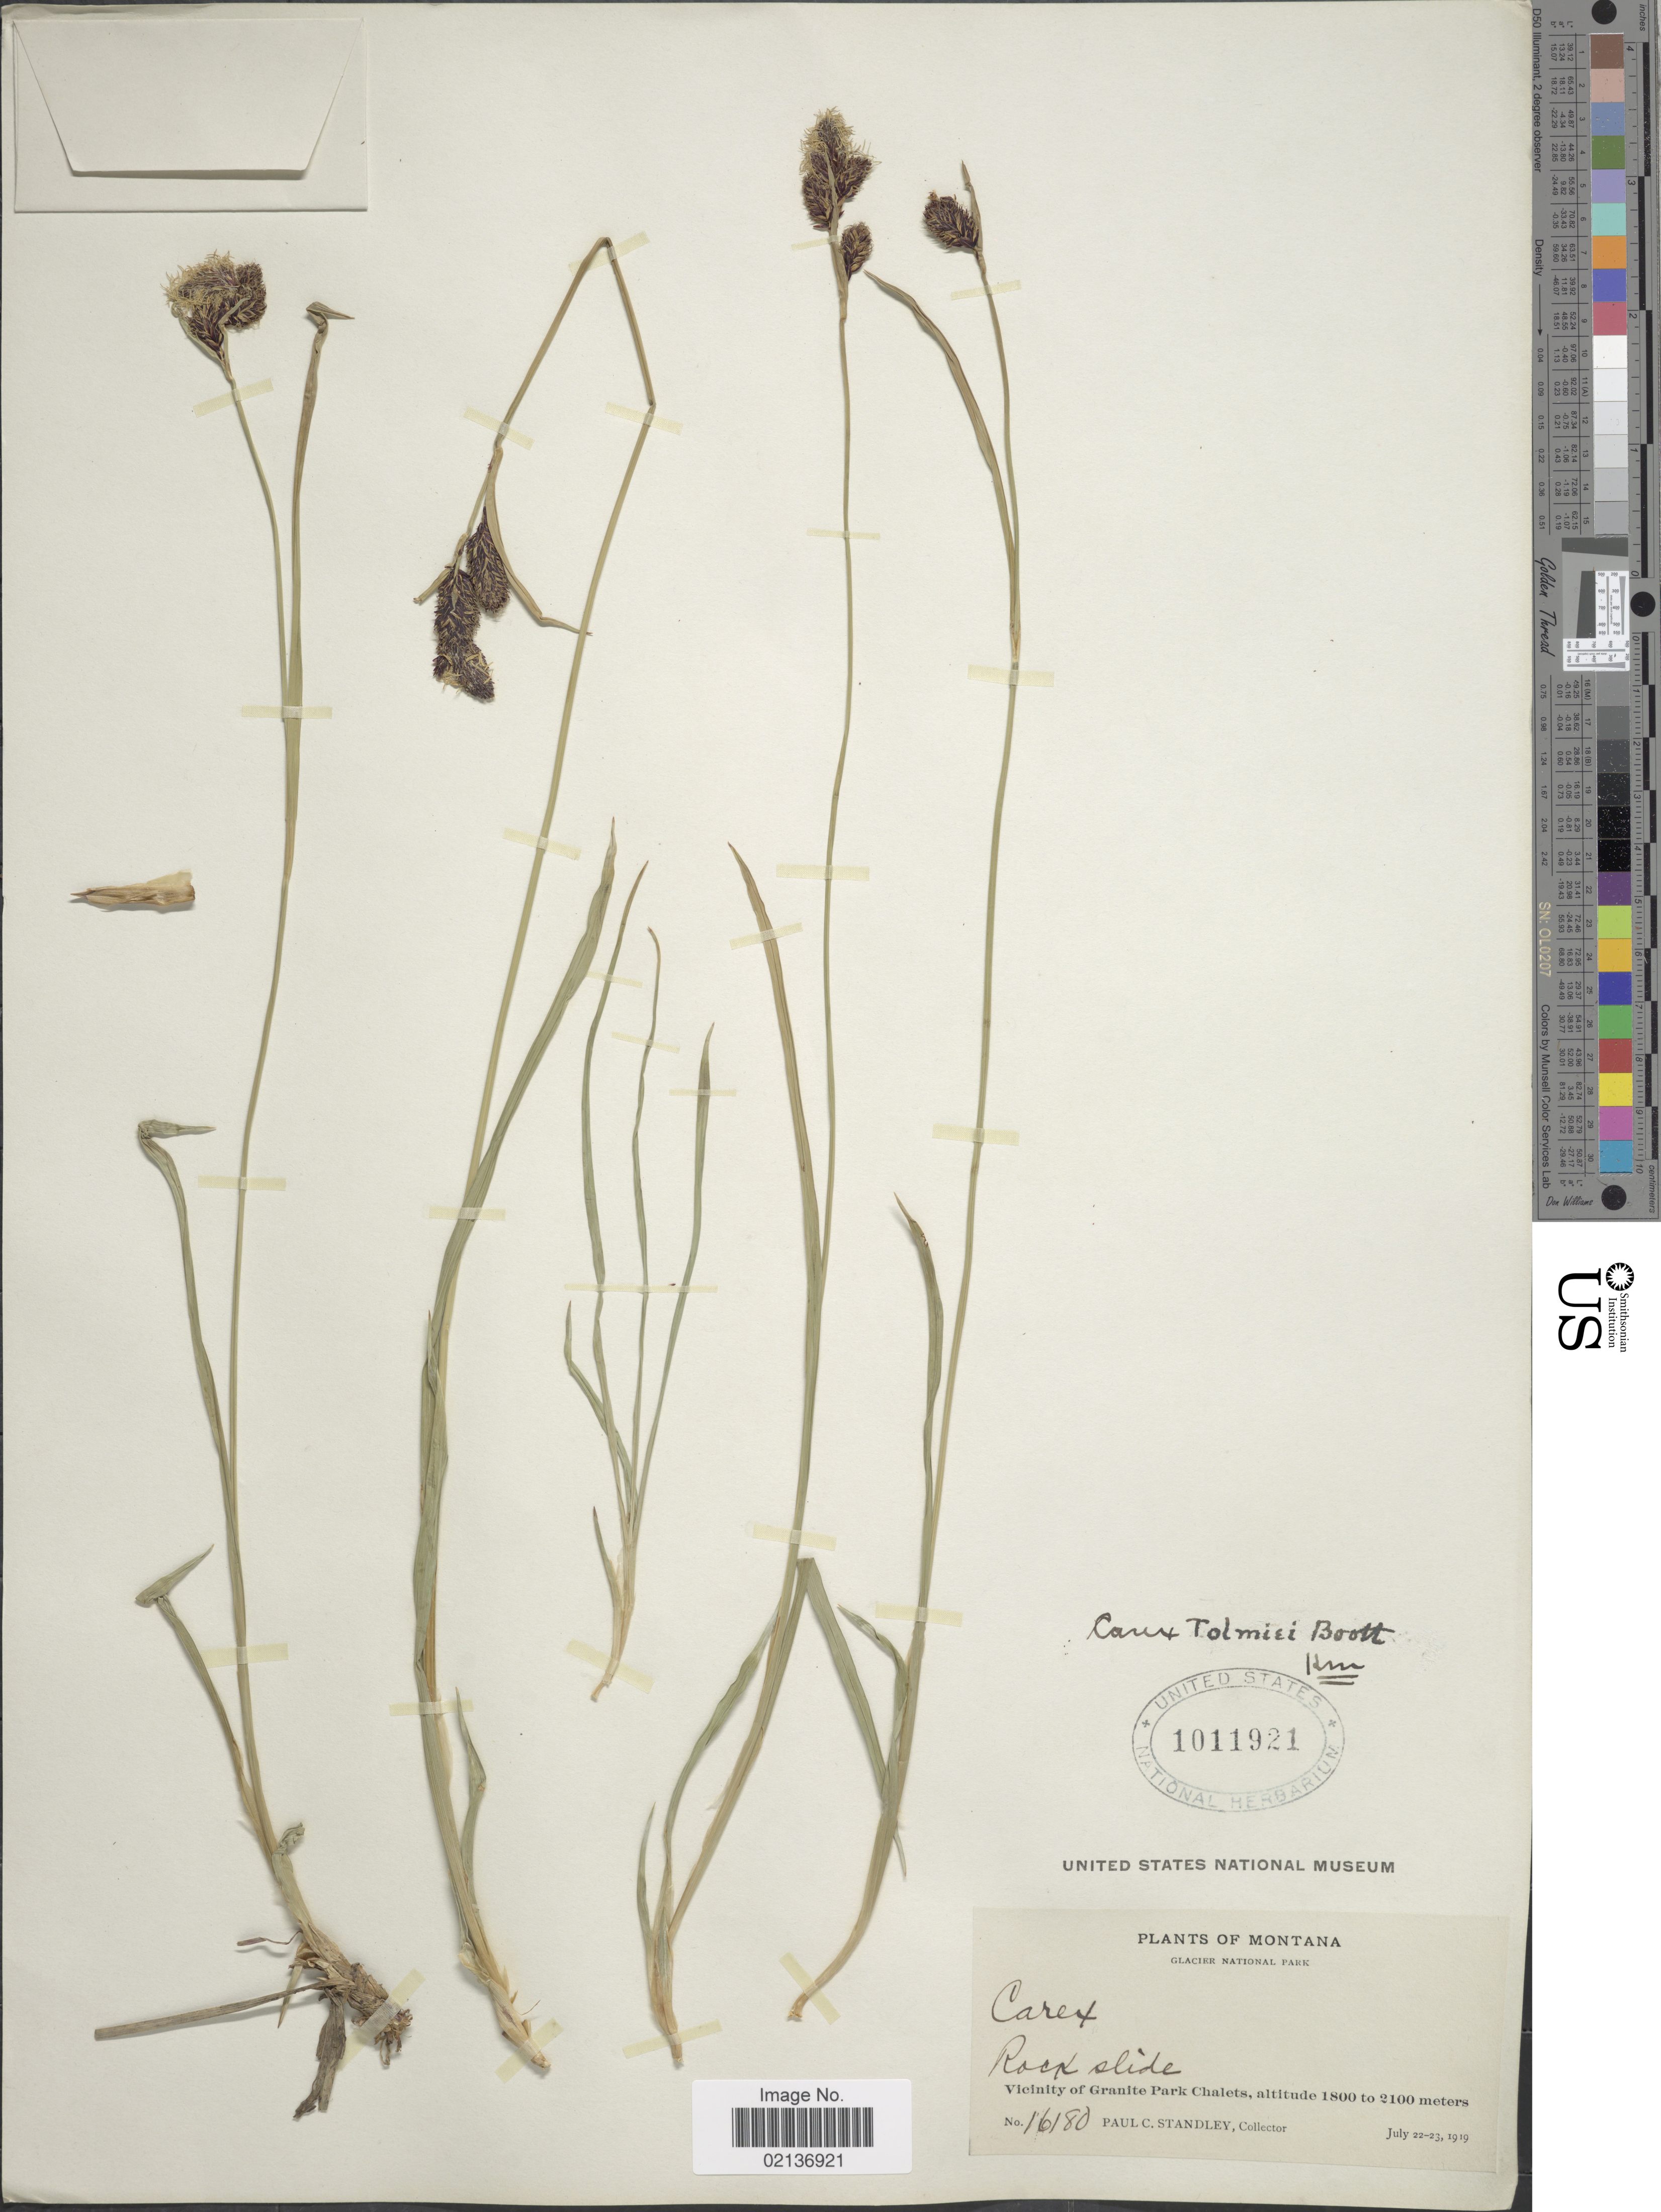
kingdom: Plantae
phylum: Tracheophyta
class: Liliopsida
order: Poales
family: Cyperaceae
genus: Carex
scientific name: Carex spectabilis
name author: Dewey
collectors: P. C. Standley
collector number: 16180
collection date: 1919-07-22/1919-07-23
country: United States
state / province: Montana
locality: Glacier National Park, Vicinity of Granite Park Charles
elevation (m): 1800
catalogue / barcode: US 1011921